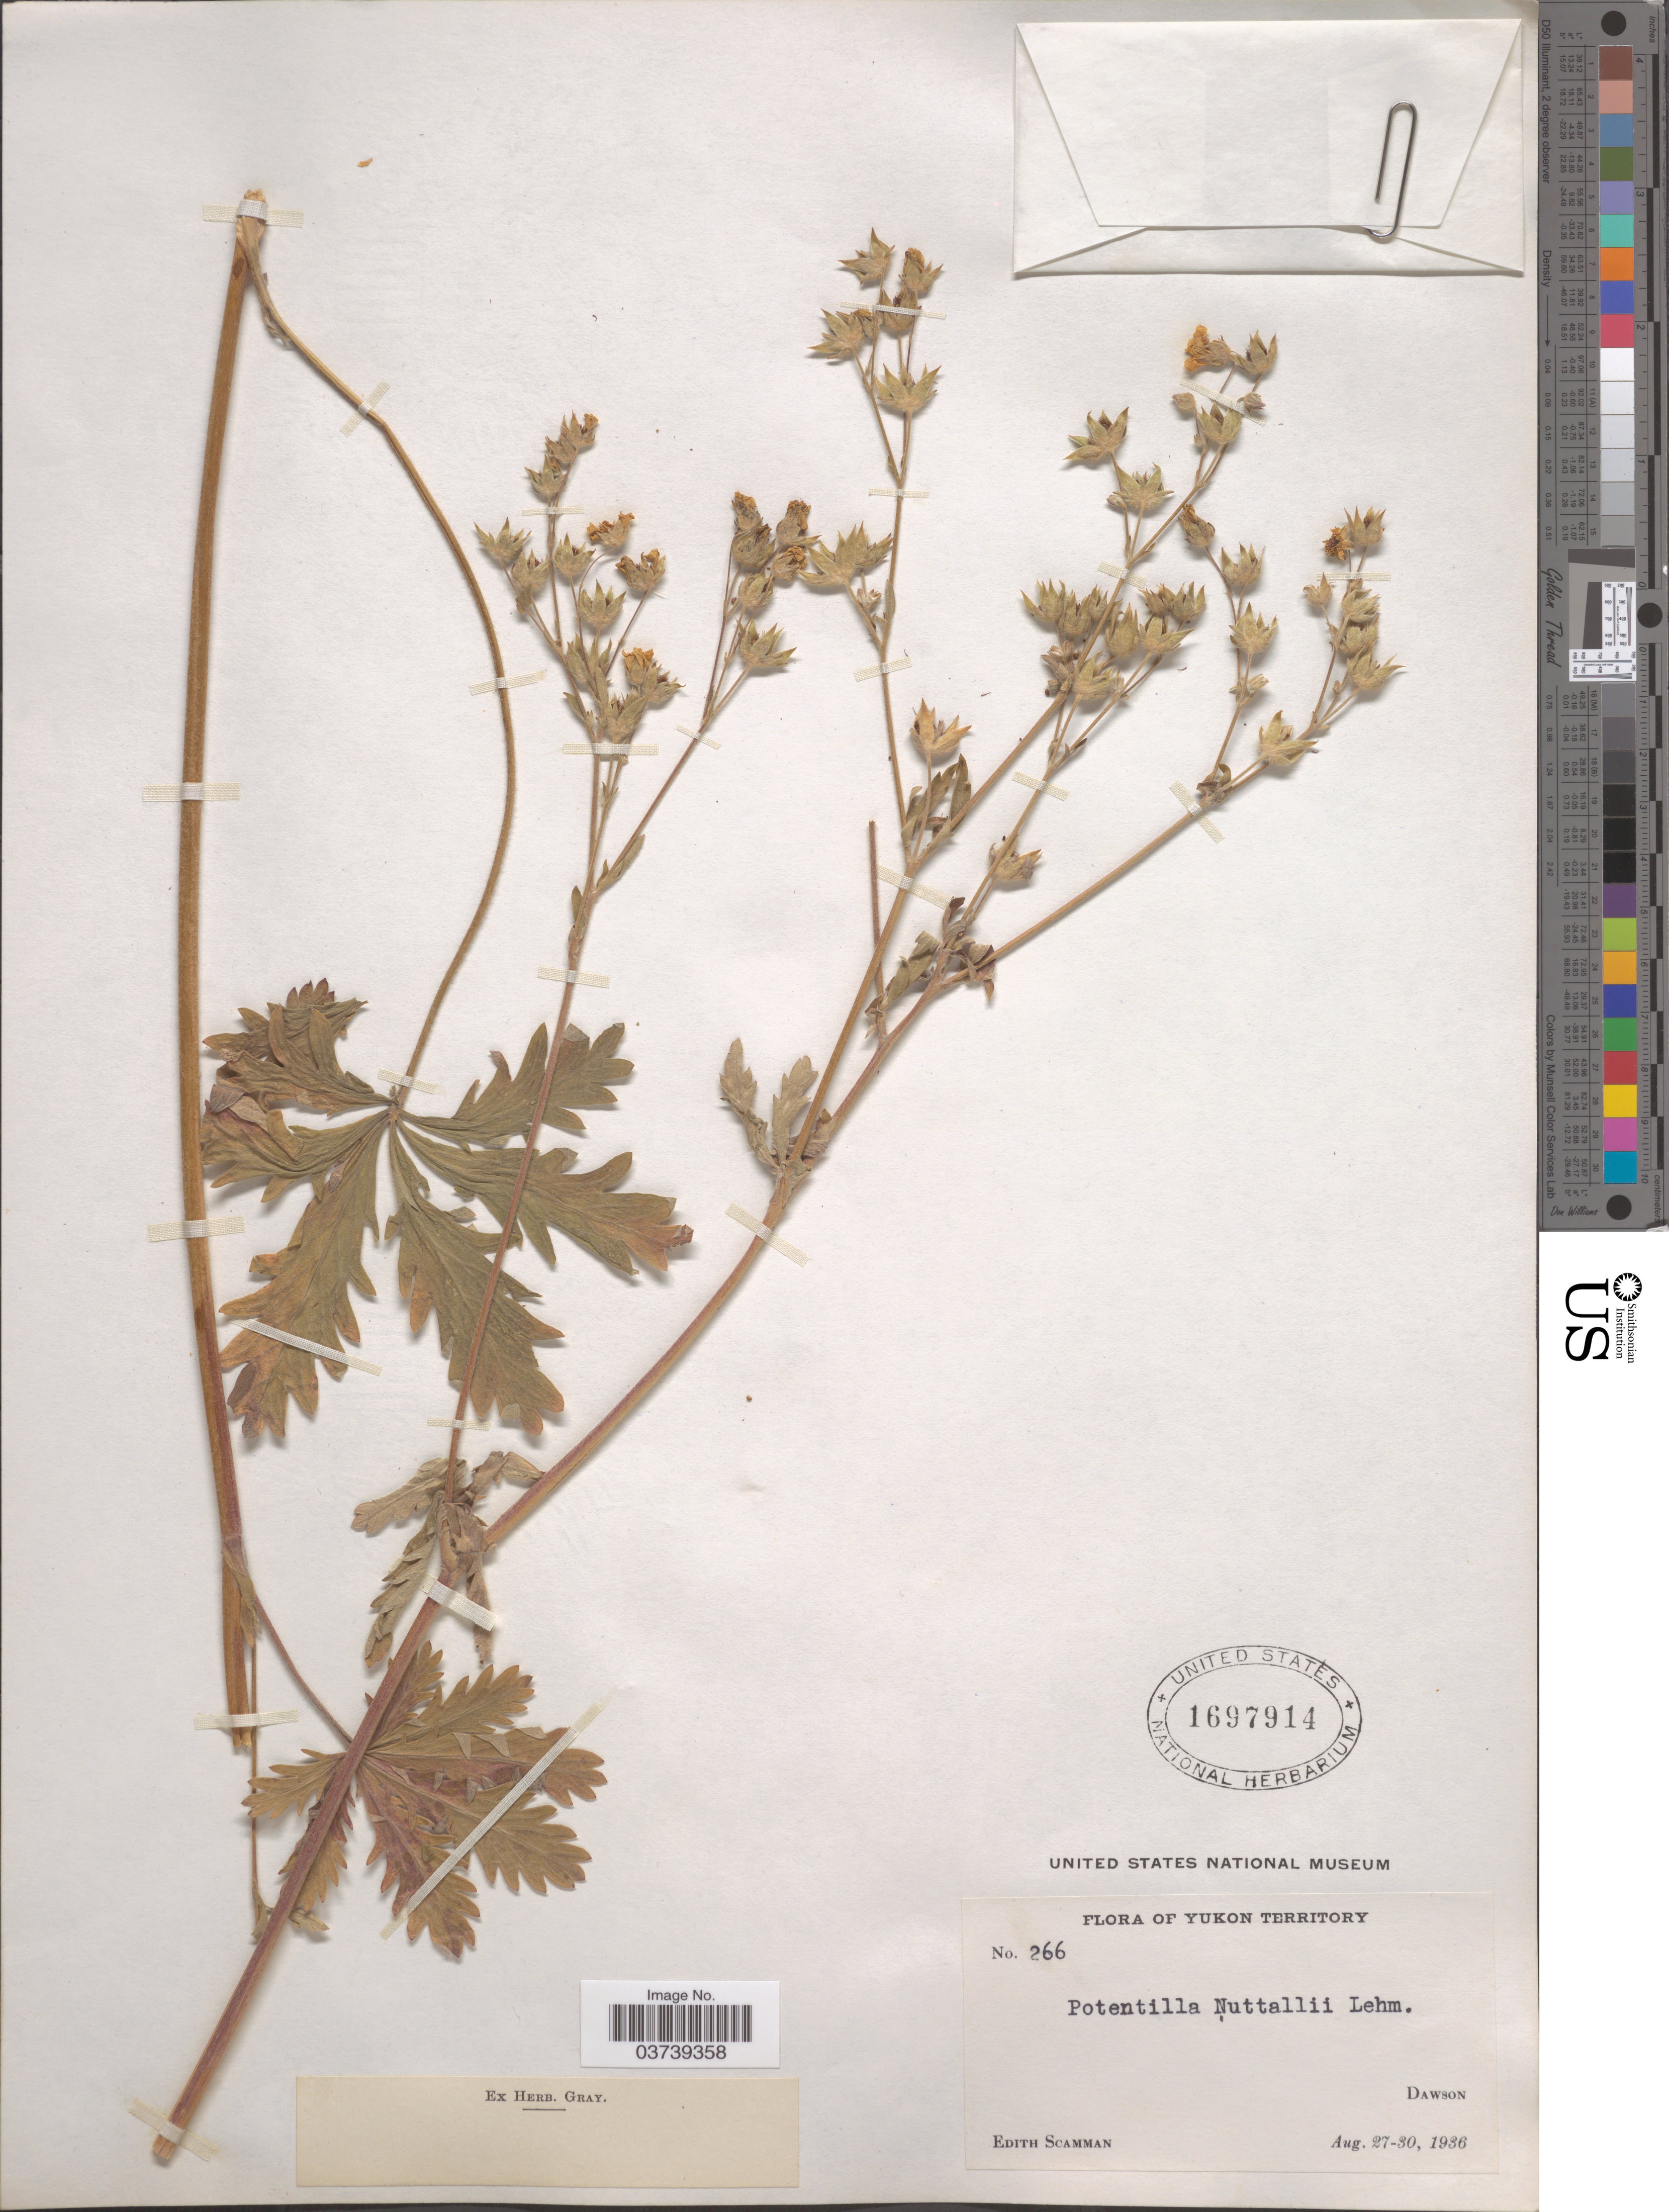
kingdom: Plantae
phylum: Tracheophyta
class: Magnoliopsida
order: Rosales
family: Rosaceae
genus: Potentilla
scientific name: Potentilla gracilis var. fastigiata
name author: (Nutt.) S. Watson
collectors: E. Scamman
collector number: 266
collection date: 1936-08-27/1936-08-30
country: Canada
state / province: Yukon Territory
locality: Dawson.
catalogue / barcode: US 1697914